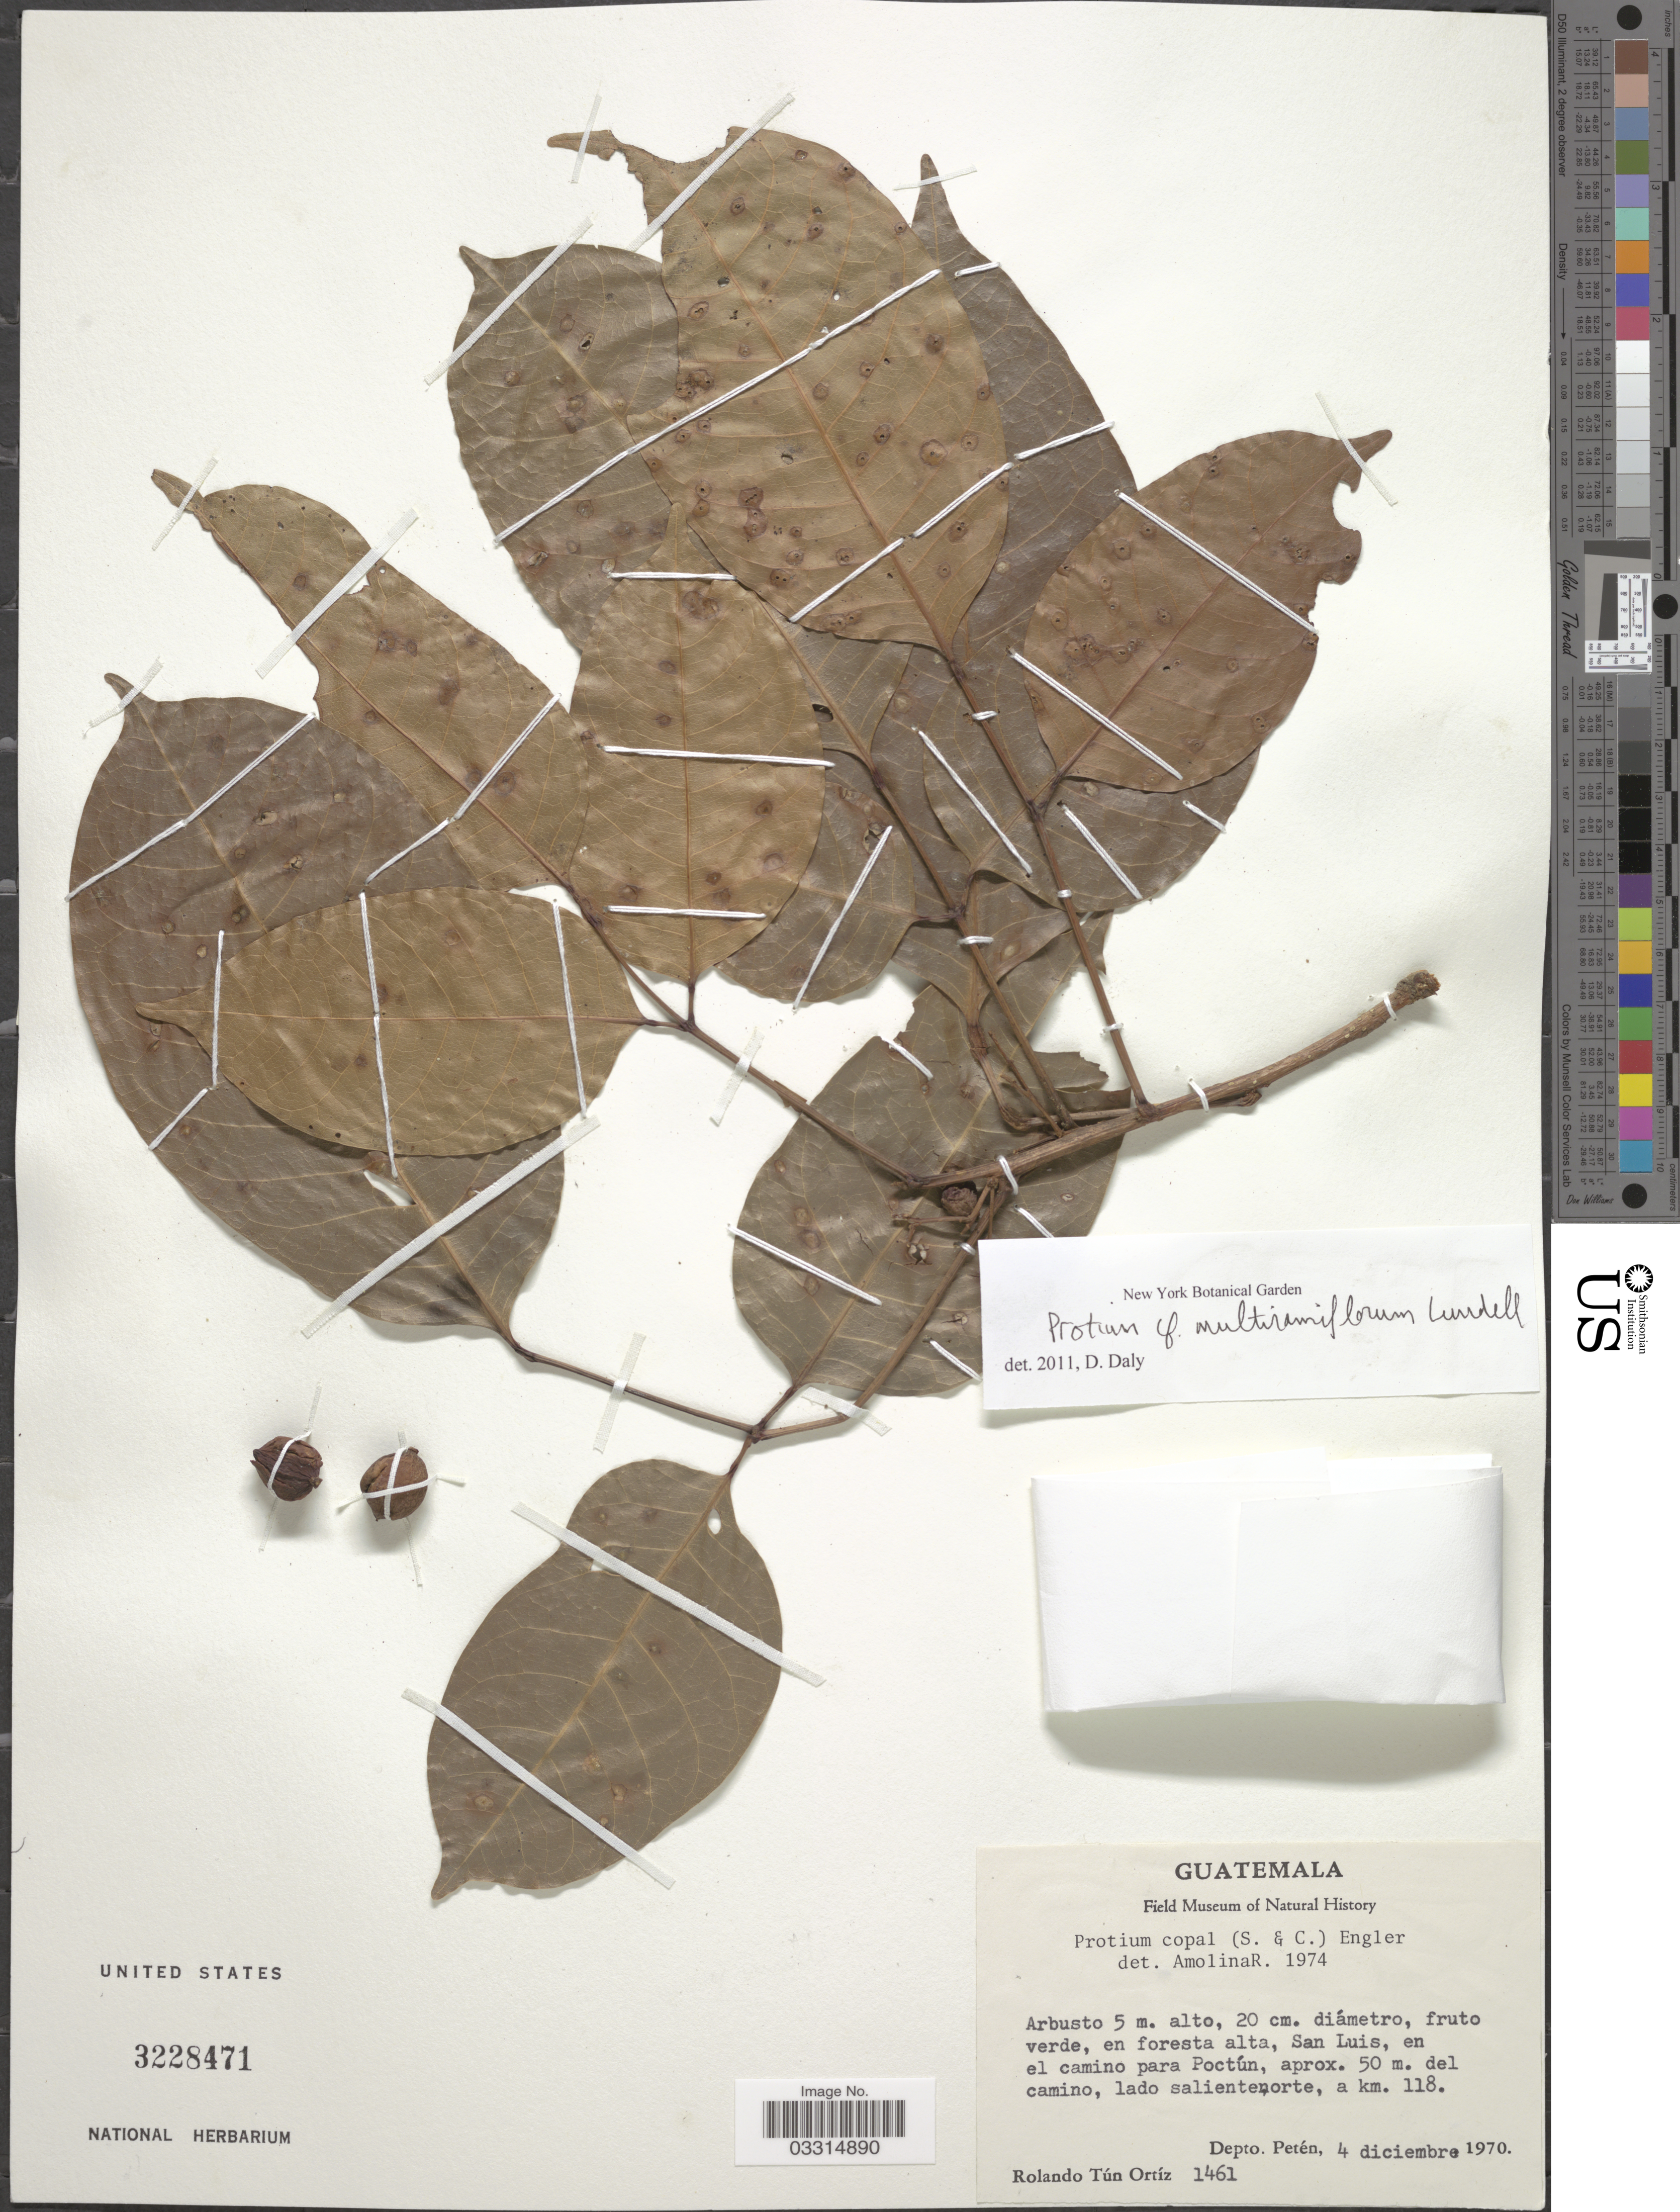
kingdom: Plantae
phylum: Tracheophyta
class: Magnoliopsida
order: Sapindales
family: Burseraceae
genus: Protium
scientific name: Protium multiramiflorum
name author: Lundell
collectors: R. Ortiz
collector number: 1461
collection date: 1970-12-04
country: Guatemala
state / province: El Petén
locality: San Luis, en el camino para Poctún, aprox. 50 m. del camino, lado salientenorte, a km. 118. Depto. Petén.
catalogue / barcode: US 3228471